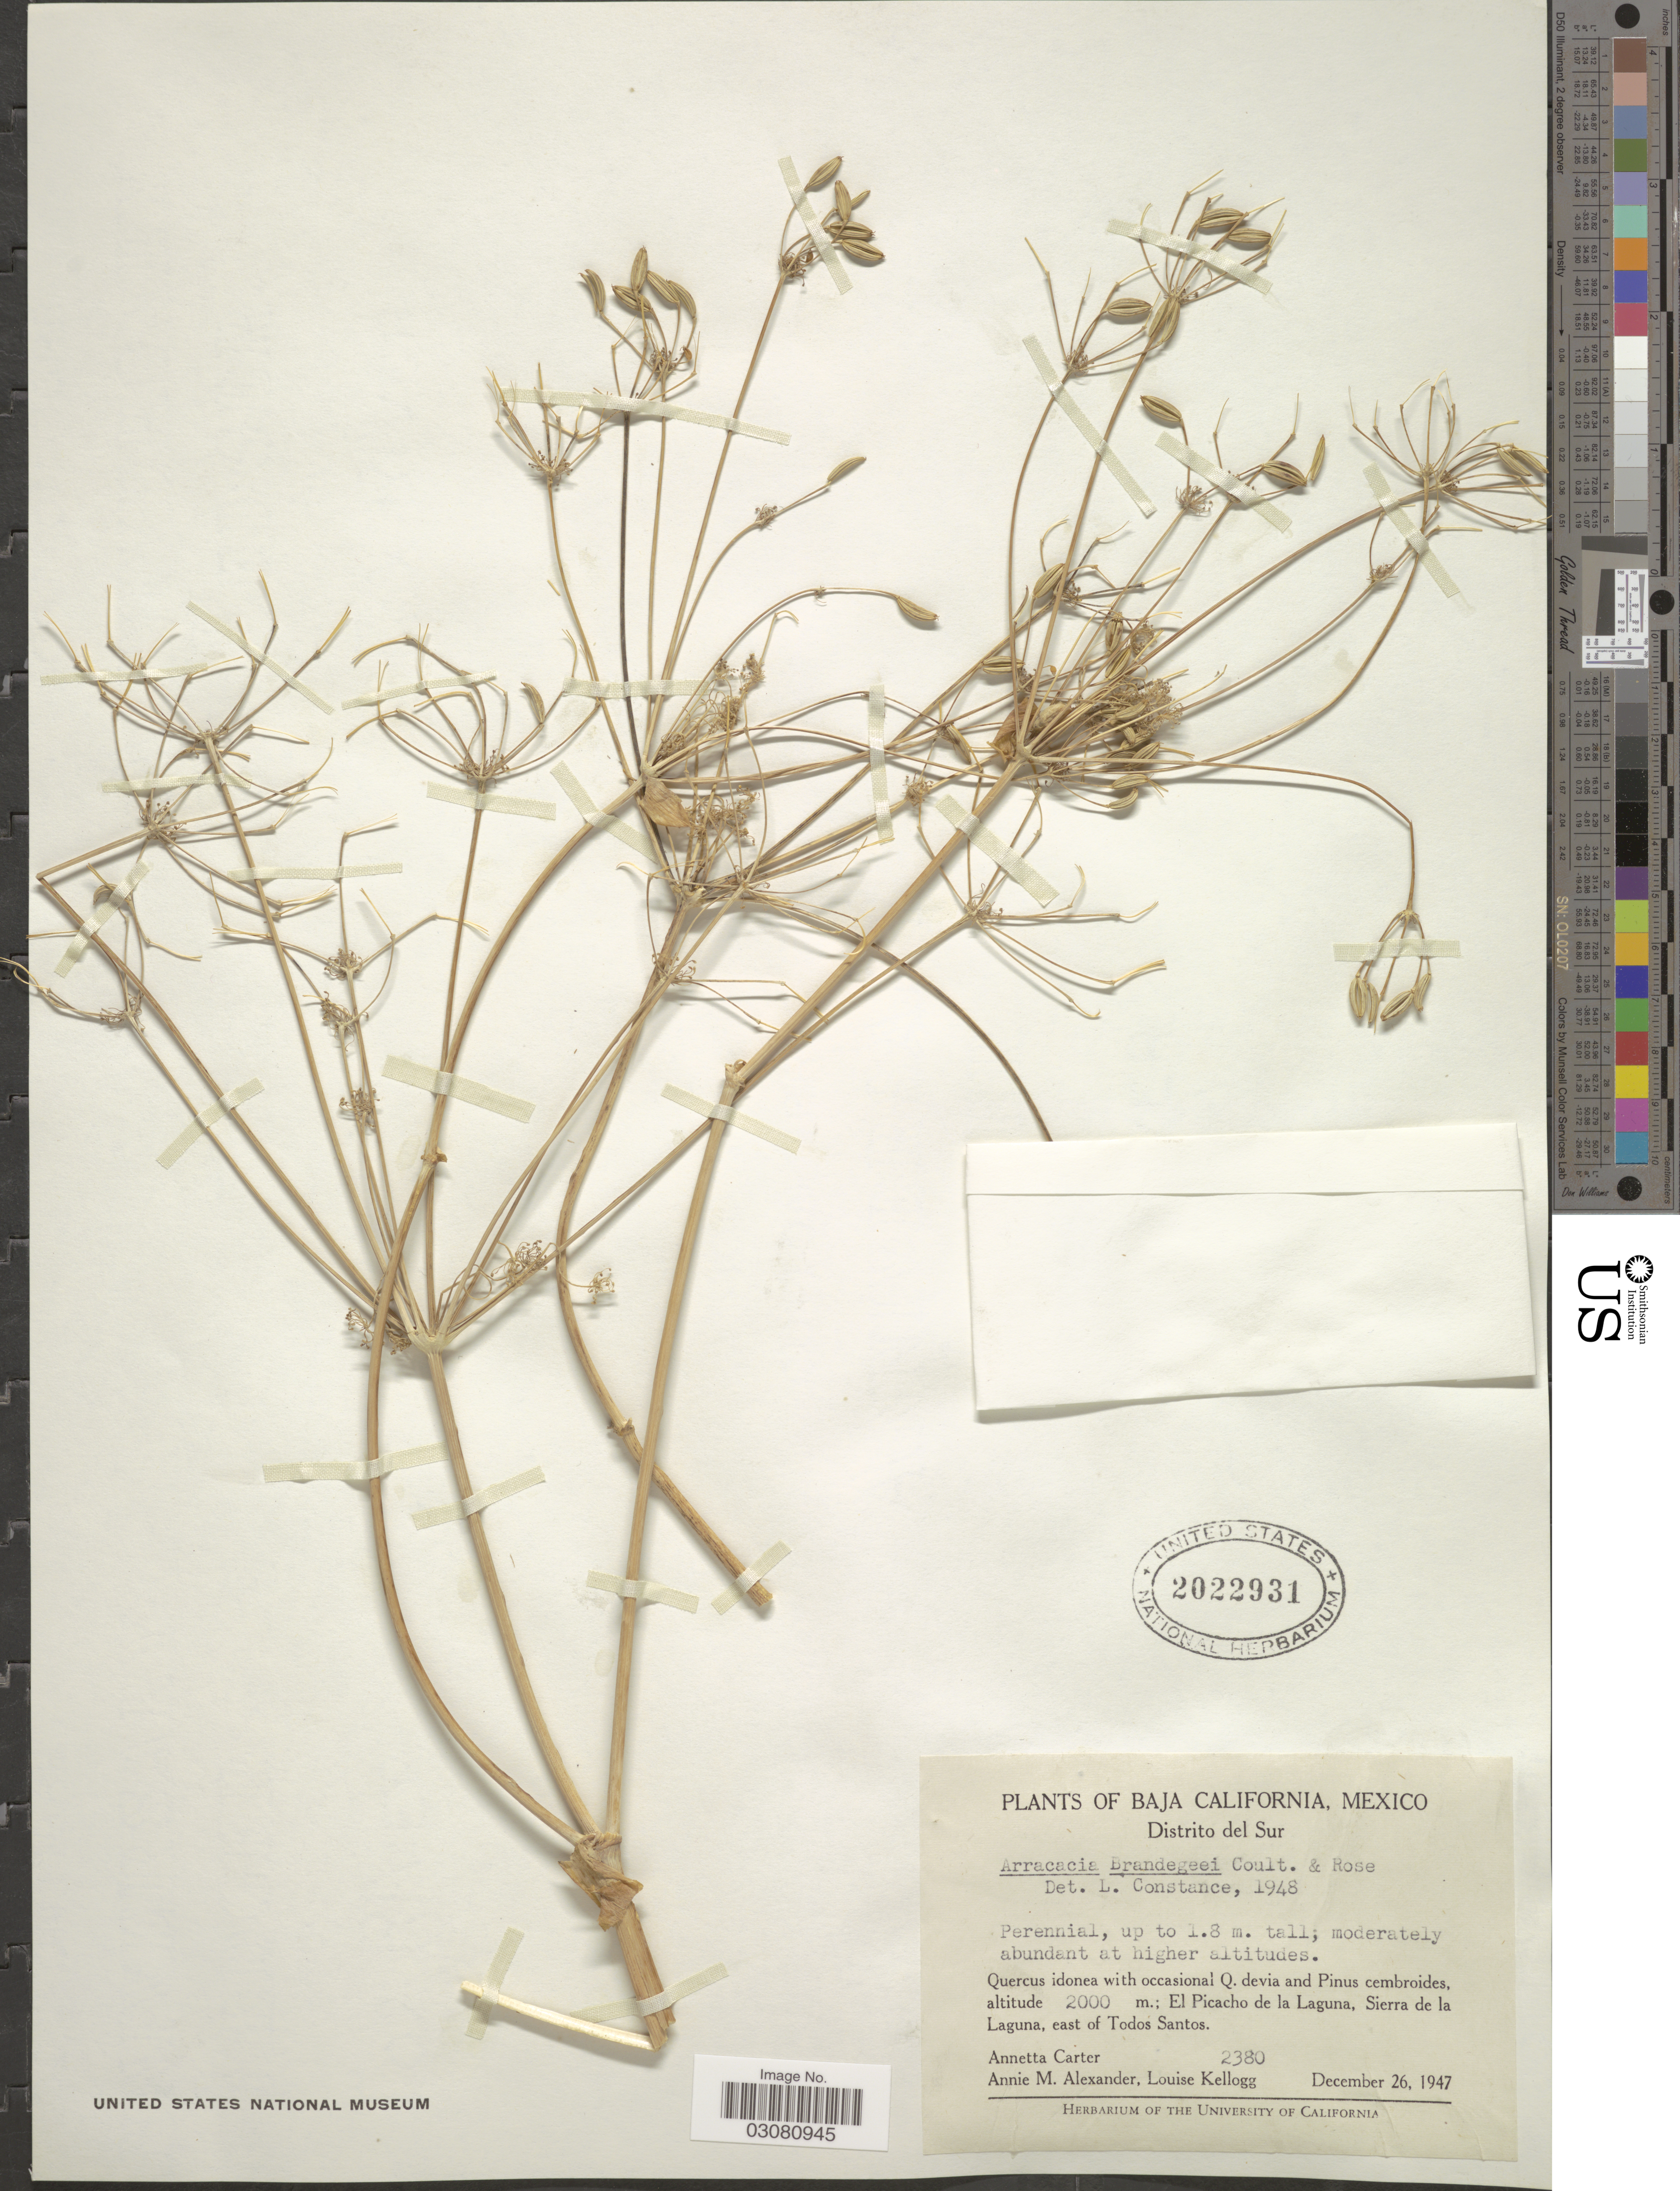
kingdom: Plantae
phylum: Tracheophyta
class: Magnoliopsida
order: Apiales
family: Apiaceae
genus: Arracacia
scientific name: Arracacia brandegei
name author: J.M. Coult. & Rose in Brandegee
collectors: A. Carter, A. M. Alexander & L. Kellogg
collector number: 2380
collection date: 1947-12-26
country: Mexico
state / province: Baja California Sur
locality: Distrito del Sur. El Picacho de la Laguna, Sierra de la Laguna, east of Todos Santos.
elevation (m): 2000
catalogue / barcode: US 2022931